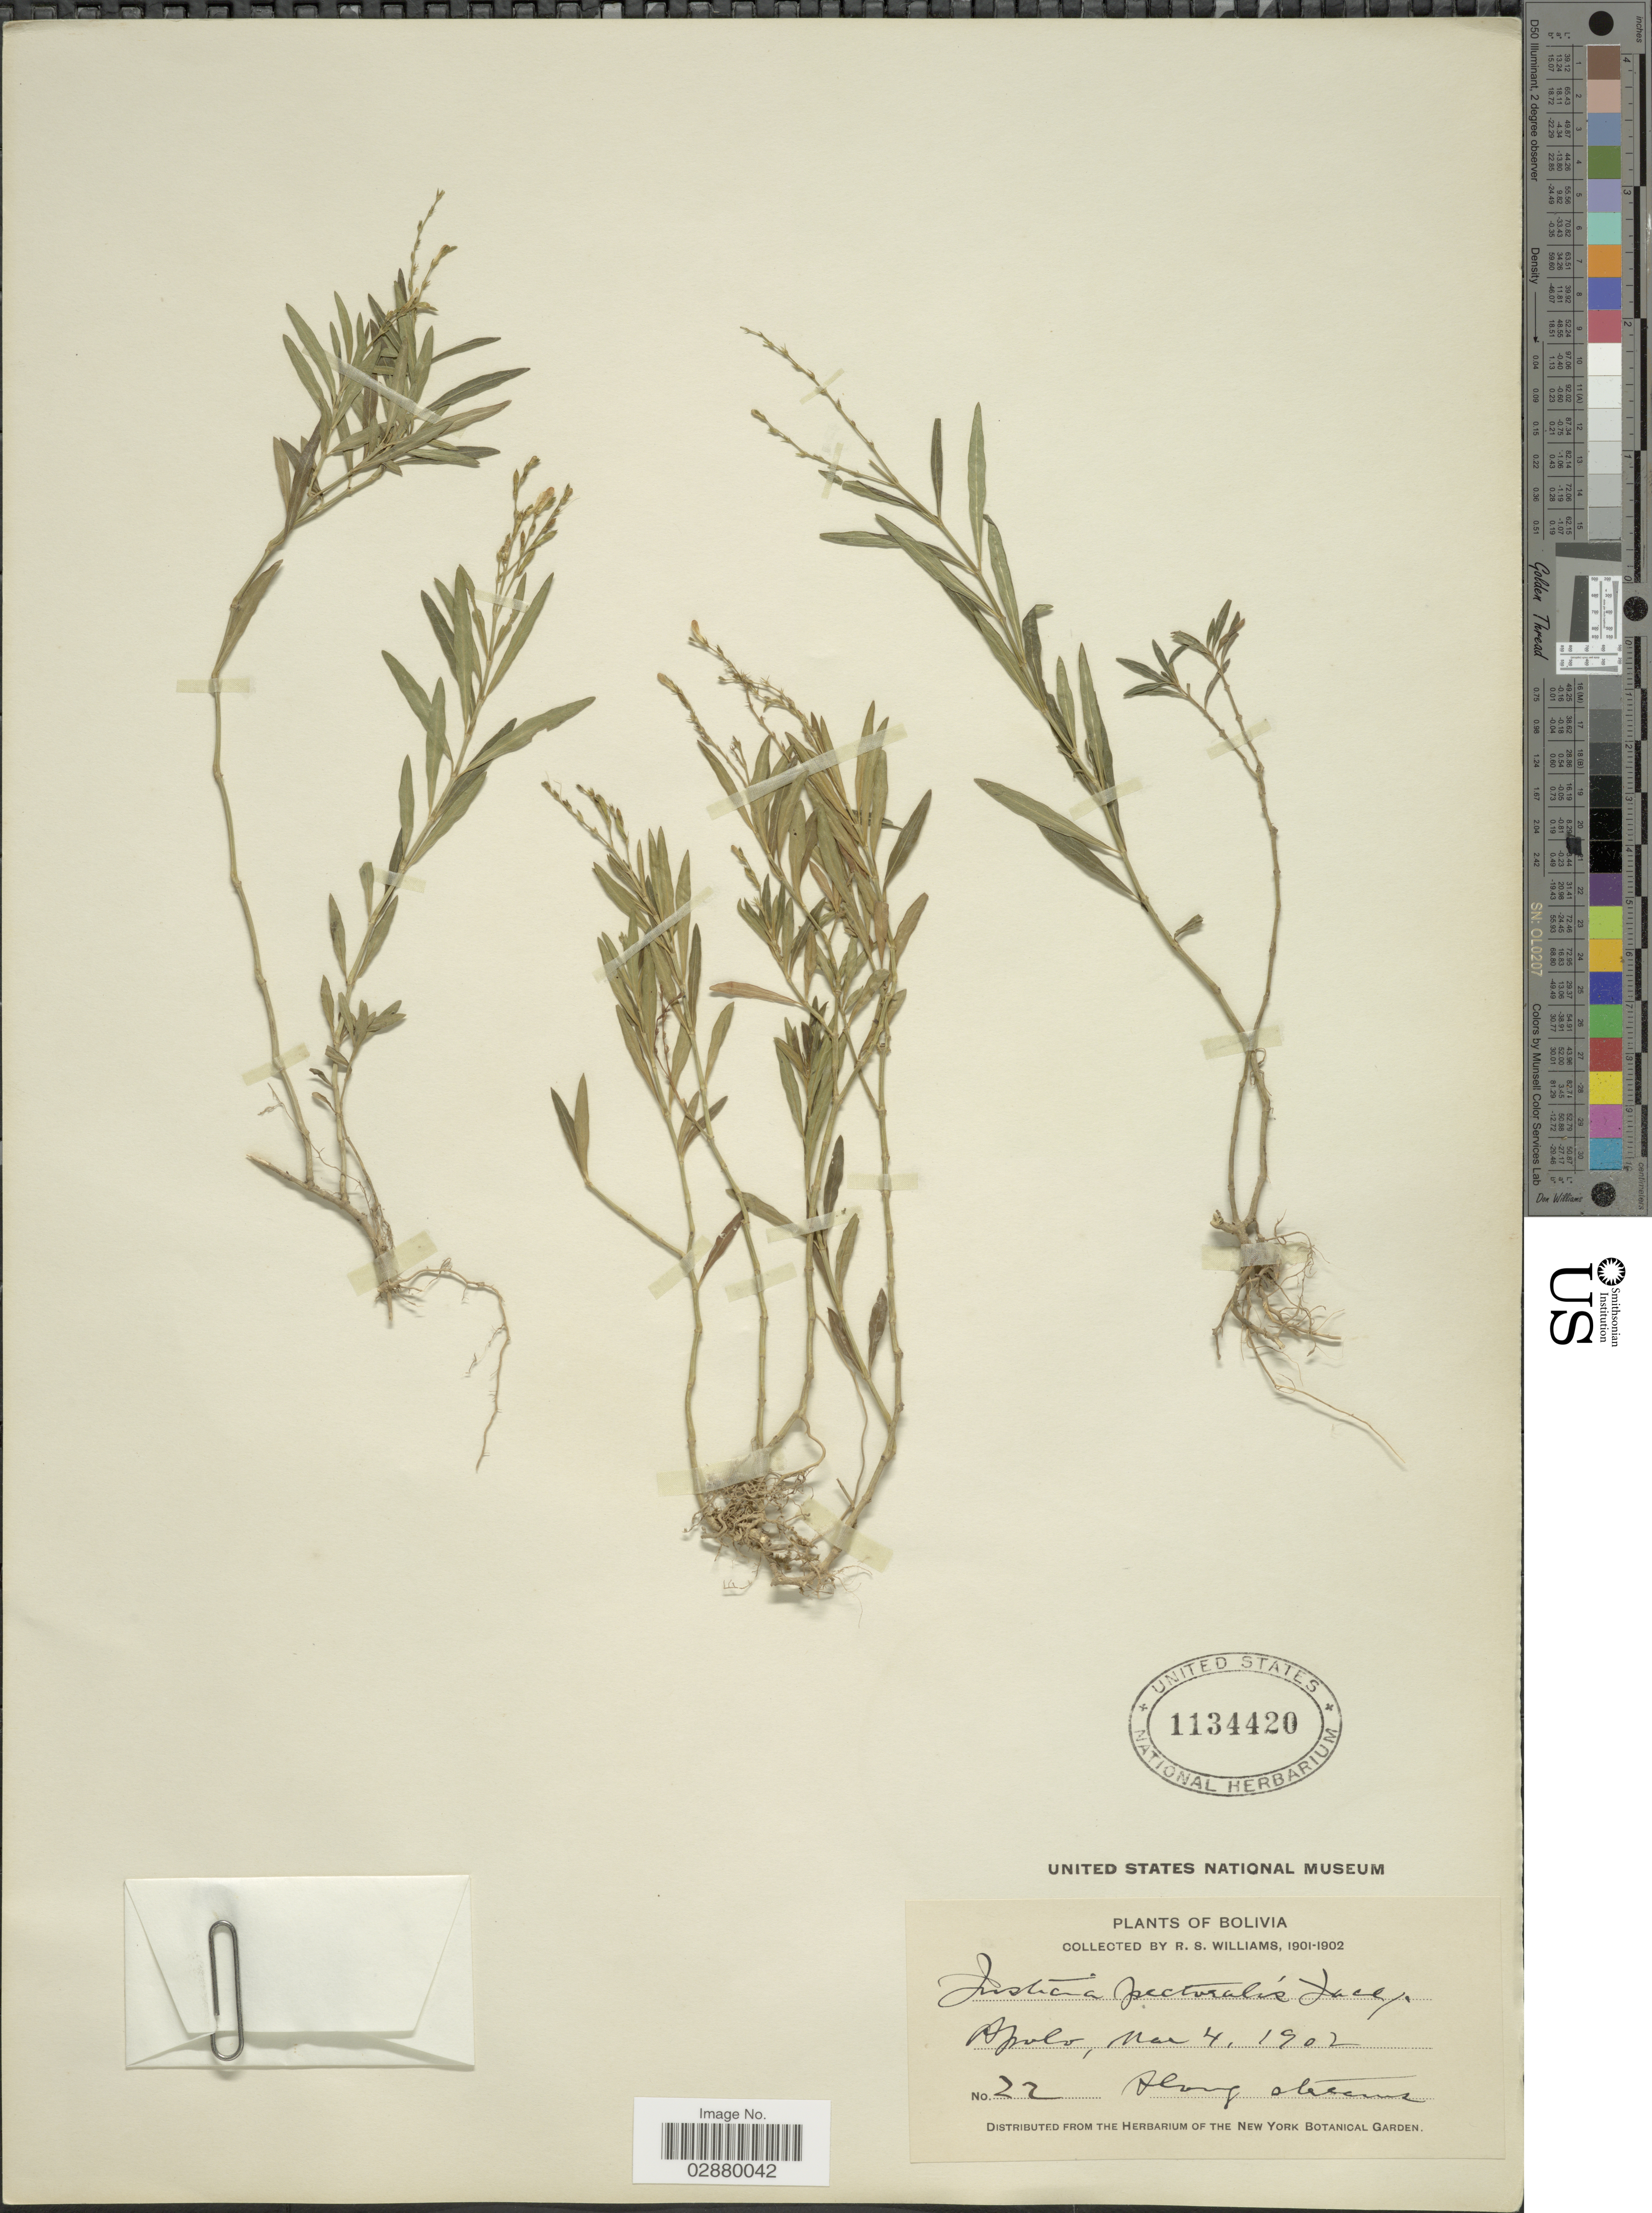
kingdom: Plantae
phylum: Tracheophyta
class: Magnoliopsida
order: Lamiales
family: Acanthaceae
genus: Justicia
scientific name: Justicia pectoralis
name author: Jacq.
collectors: R. S. Williams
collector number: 22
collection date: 1902-03-04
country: Bolivia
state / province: La Paz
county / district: Franz Tamayo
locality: Apolo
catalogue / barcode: US 1134420